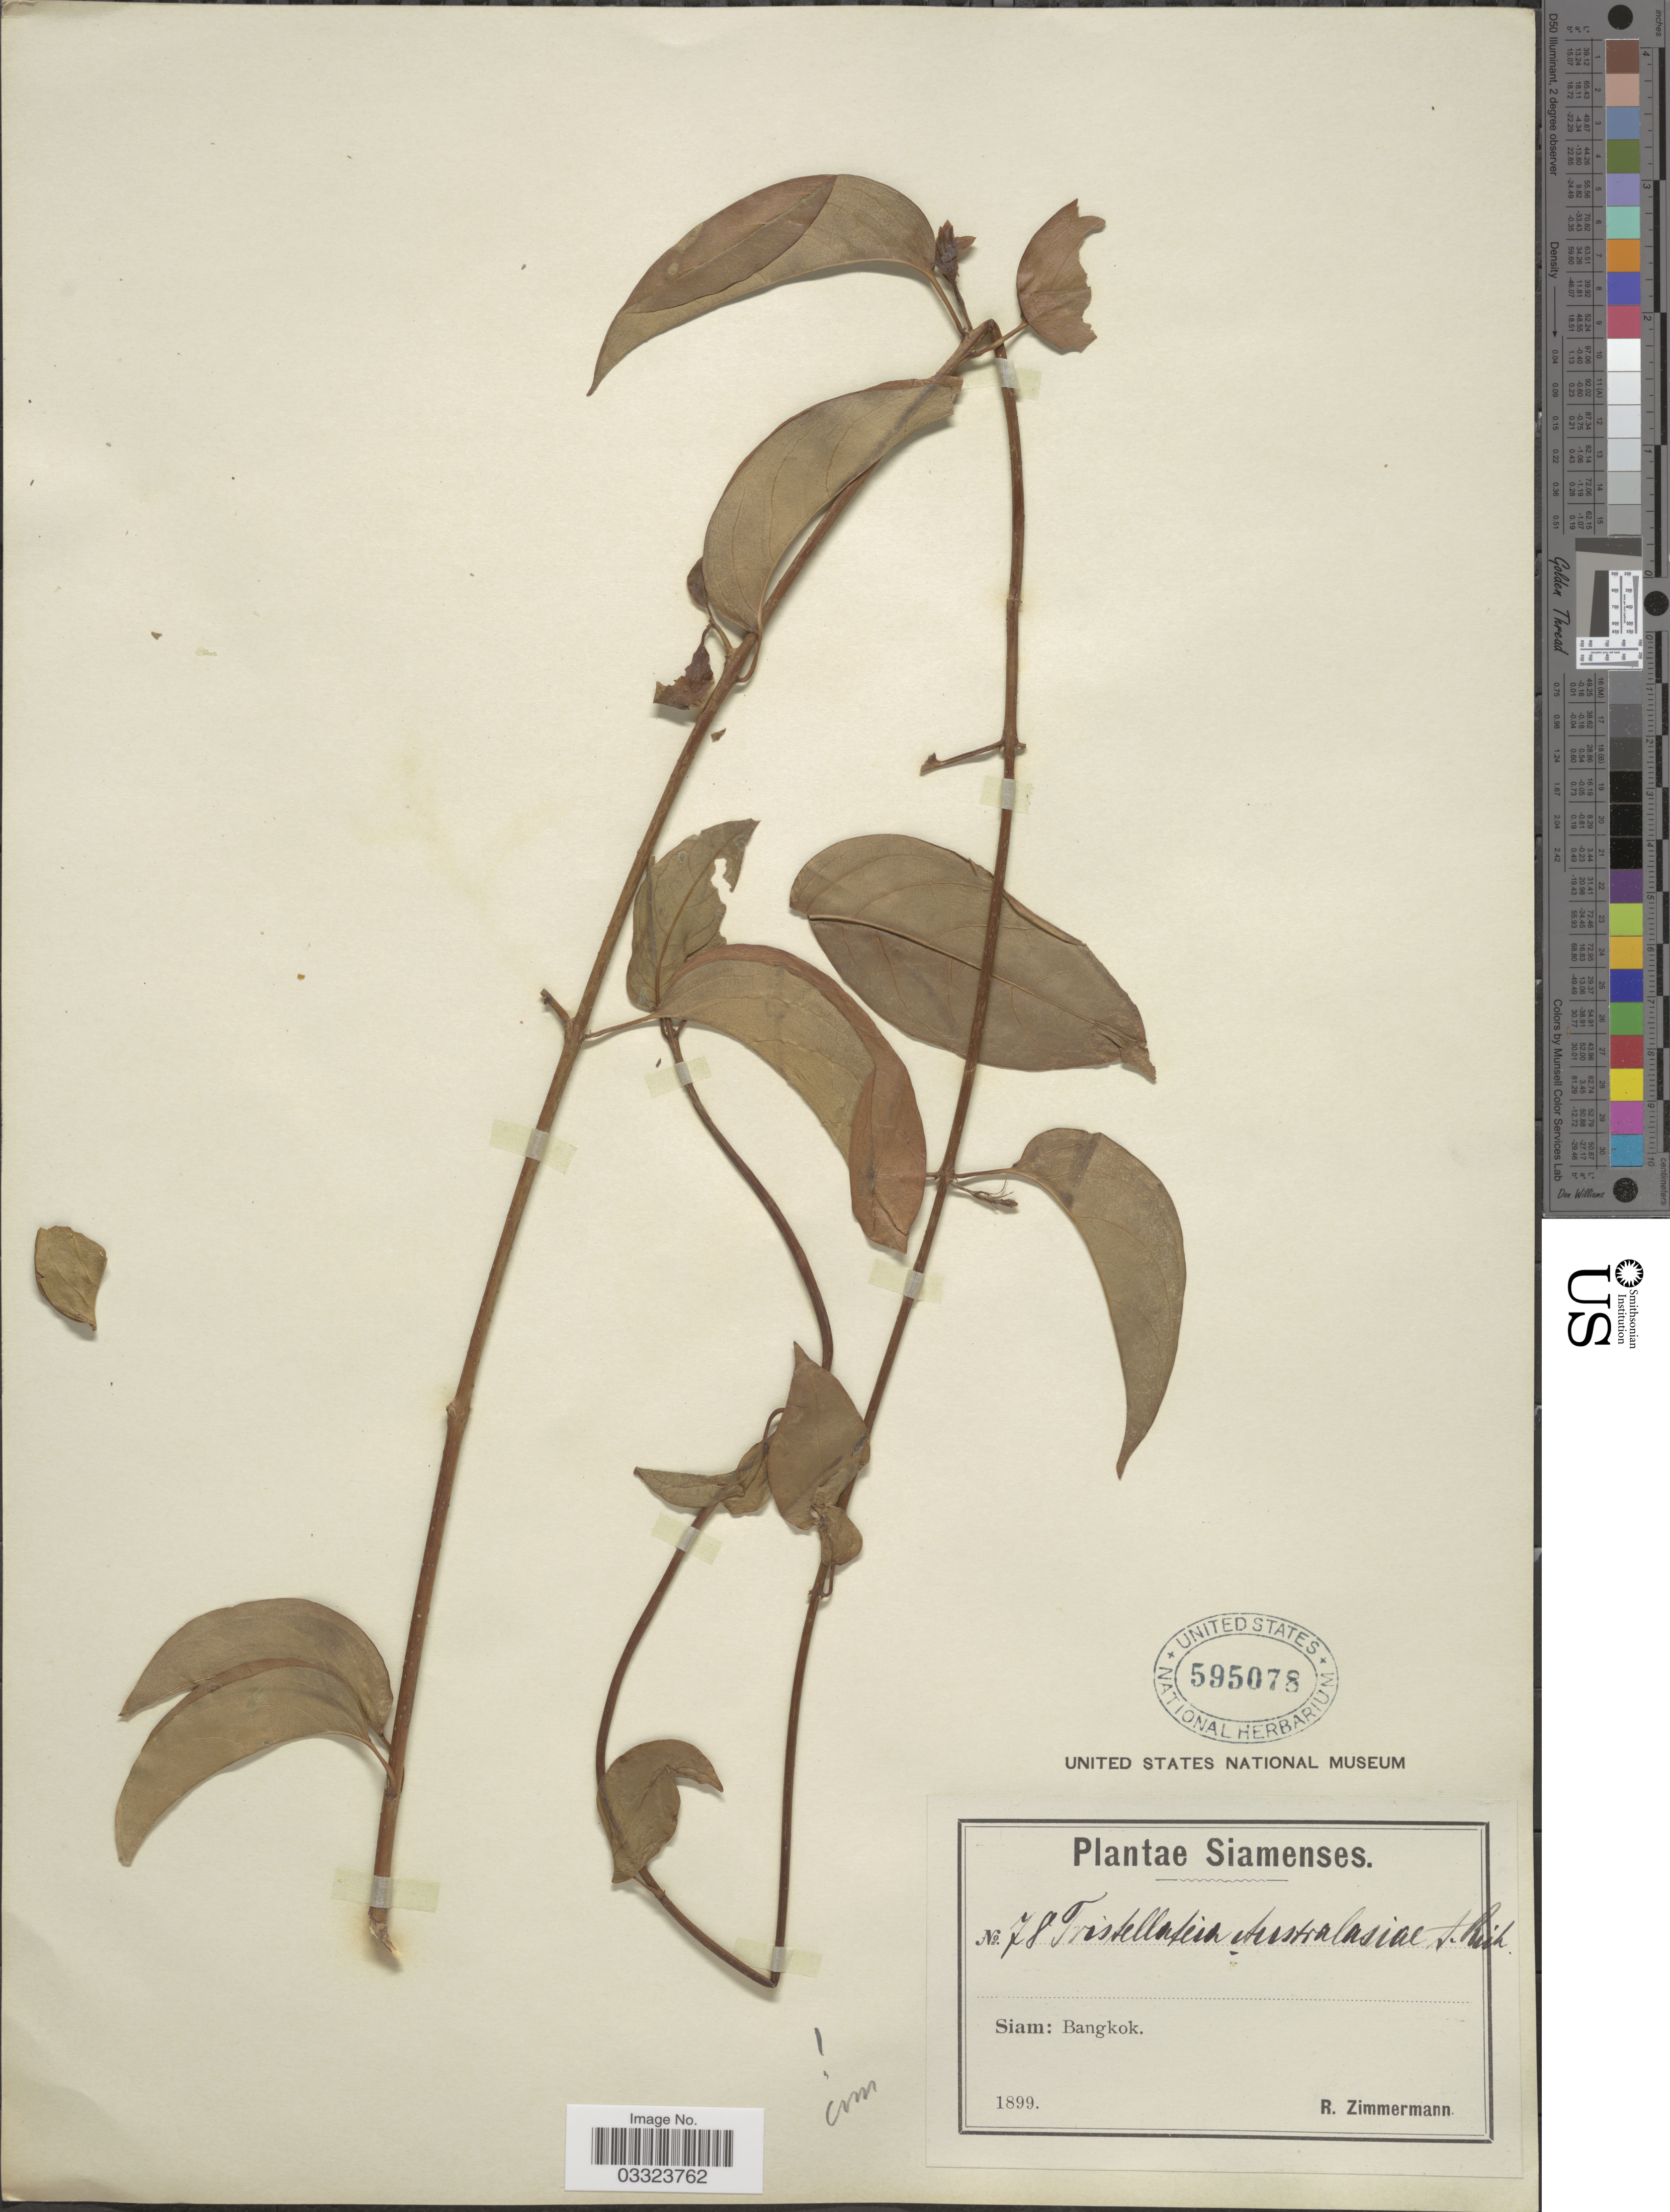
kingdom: Plantae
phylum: Tracheophyta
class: Magnoliopsida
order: Malpighiales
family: Malpighiaceae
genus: Tristellateia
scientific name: Tristellateia australasiae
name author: A. Rich.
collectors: R. Zimmermann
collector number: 78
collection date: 1899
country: Thailand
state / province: Bangkok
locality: Siam.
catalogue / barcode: US 595078